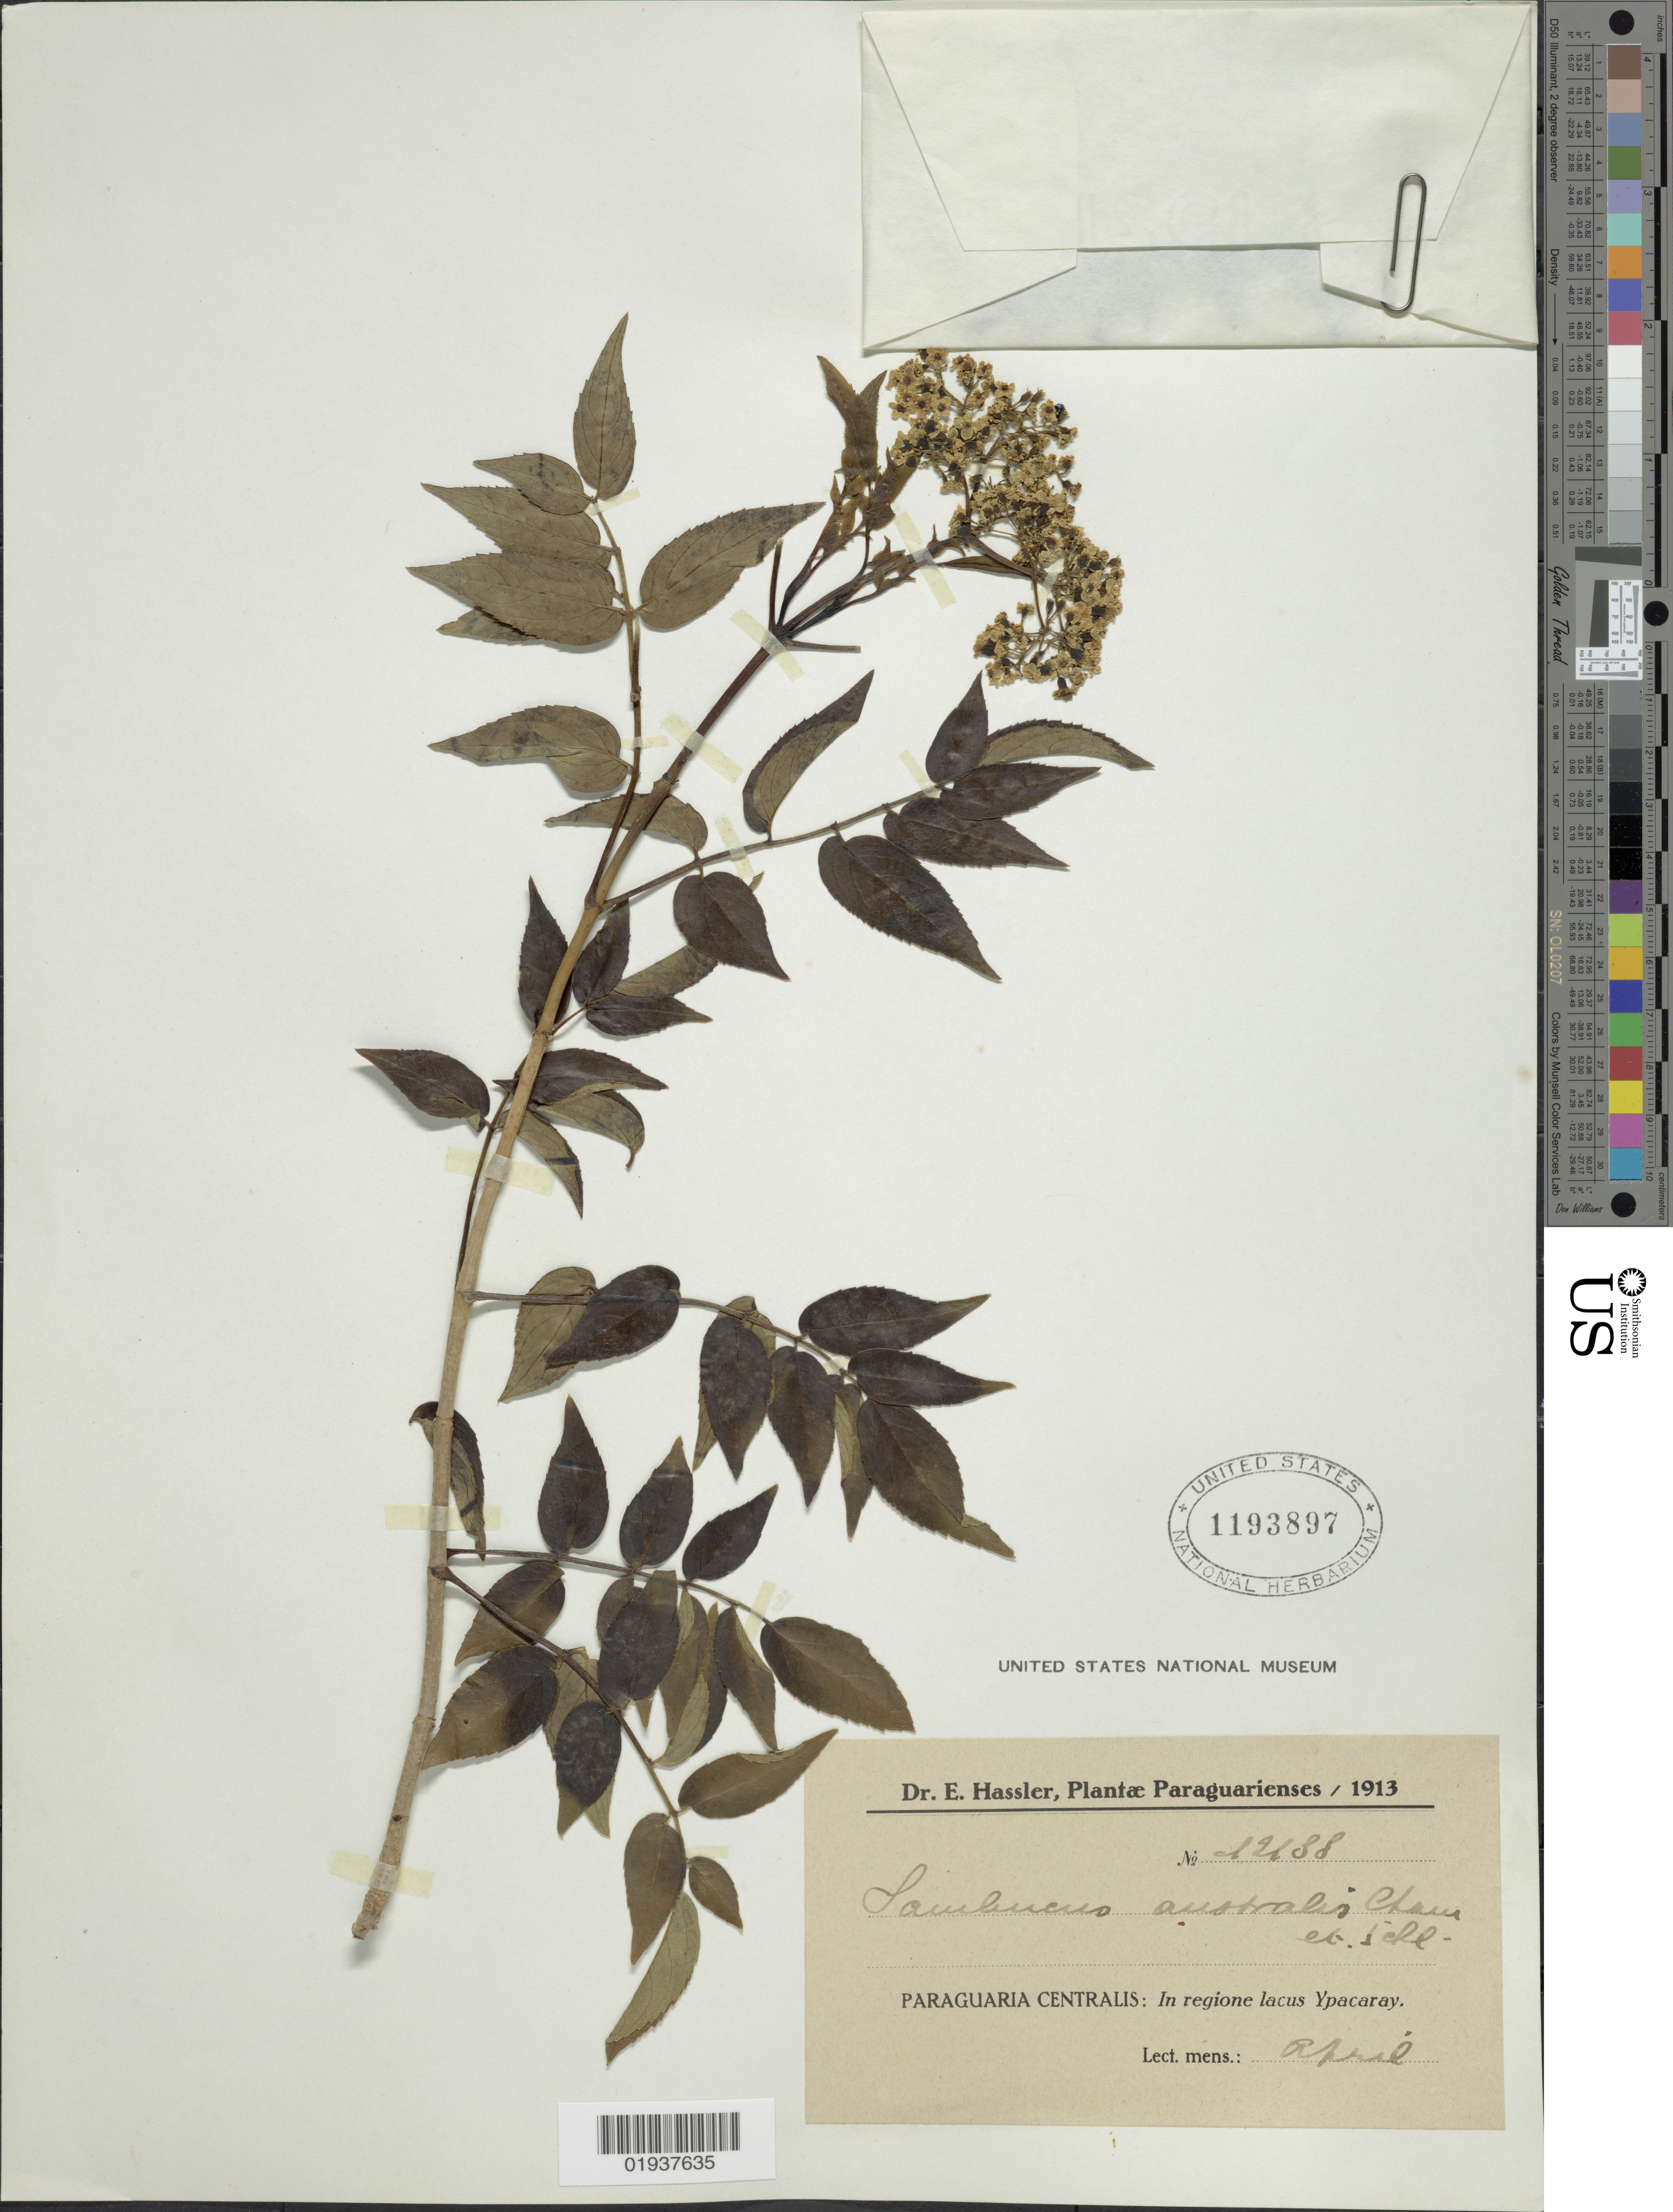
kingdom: Plantae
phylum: Tracheophyta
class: Magnoliopsida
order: Dipsacales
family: Viburnaceae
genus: Sambucus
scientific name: Sambucus australis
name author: Cham. & Schltdl.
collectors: E. Hassler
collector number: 12188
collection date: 1913-04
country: Paraguay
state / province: Paraguari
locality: Paraguaria Centralis: In regione lacus Ypacaray.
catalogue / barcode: US 1193897